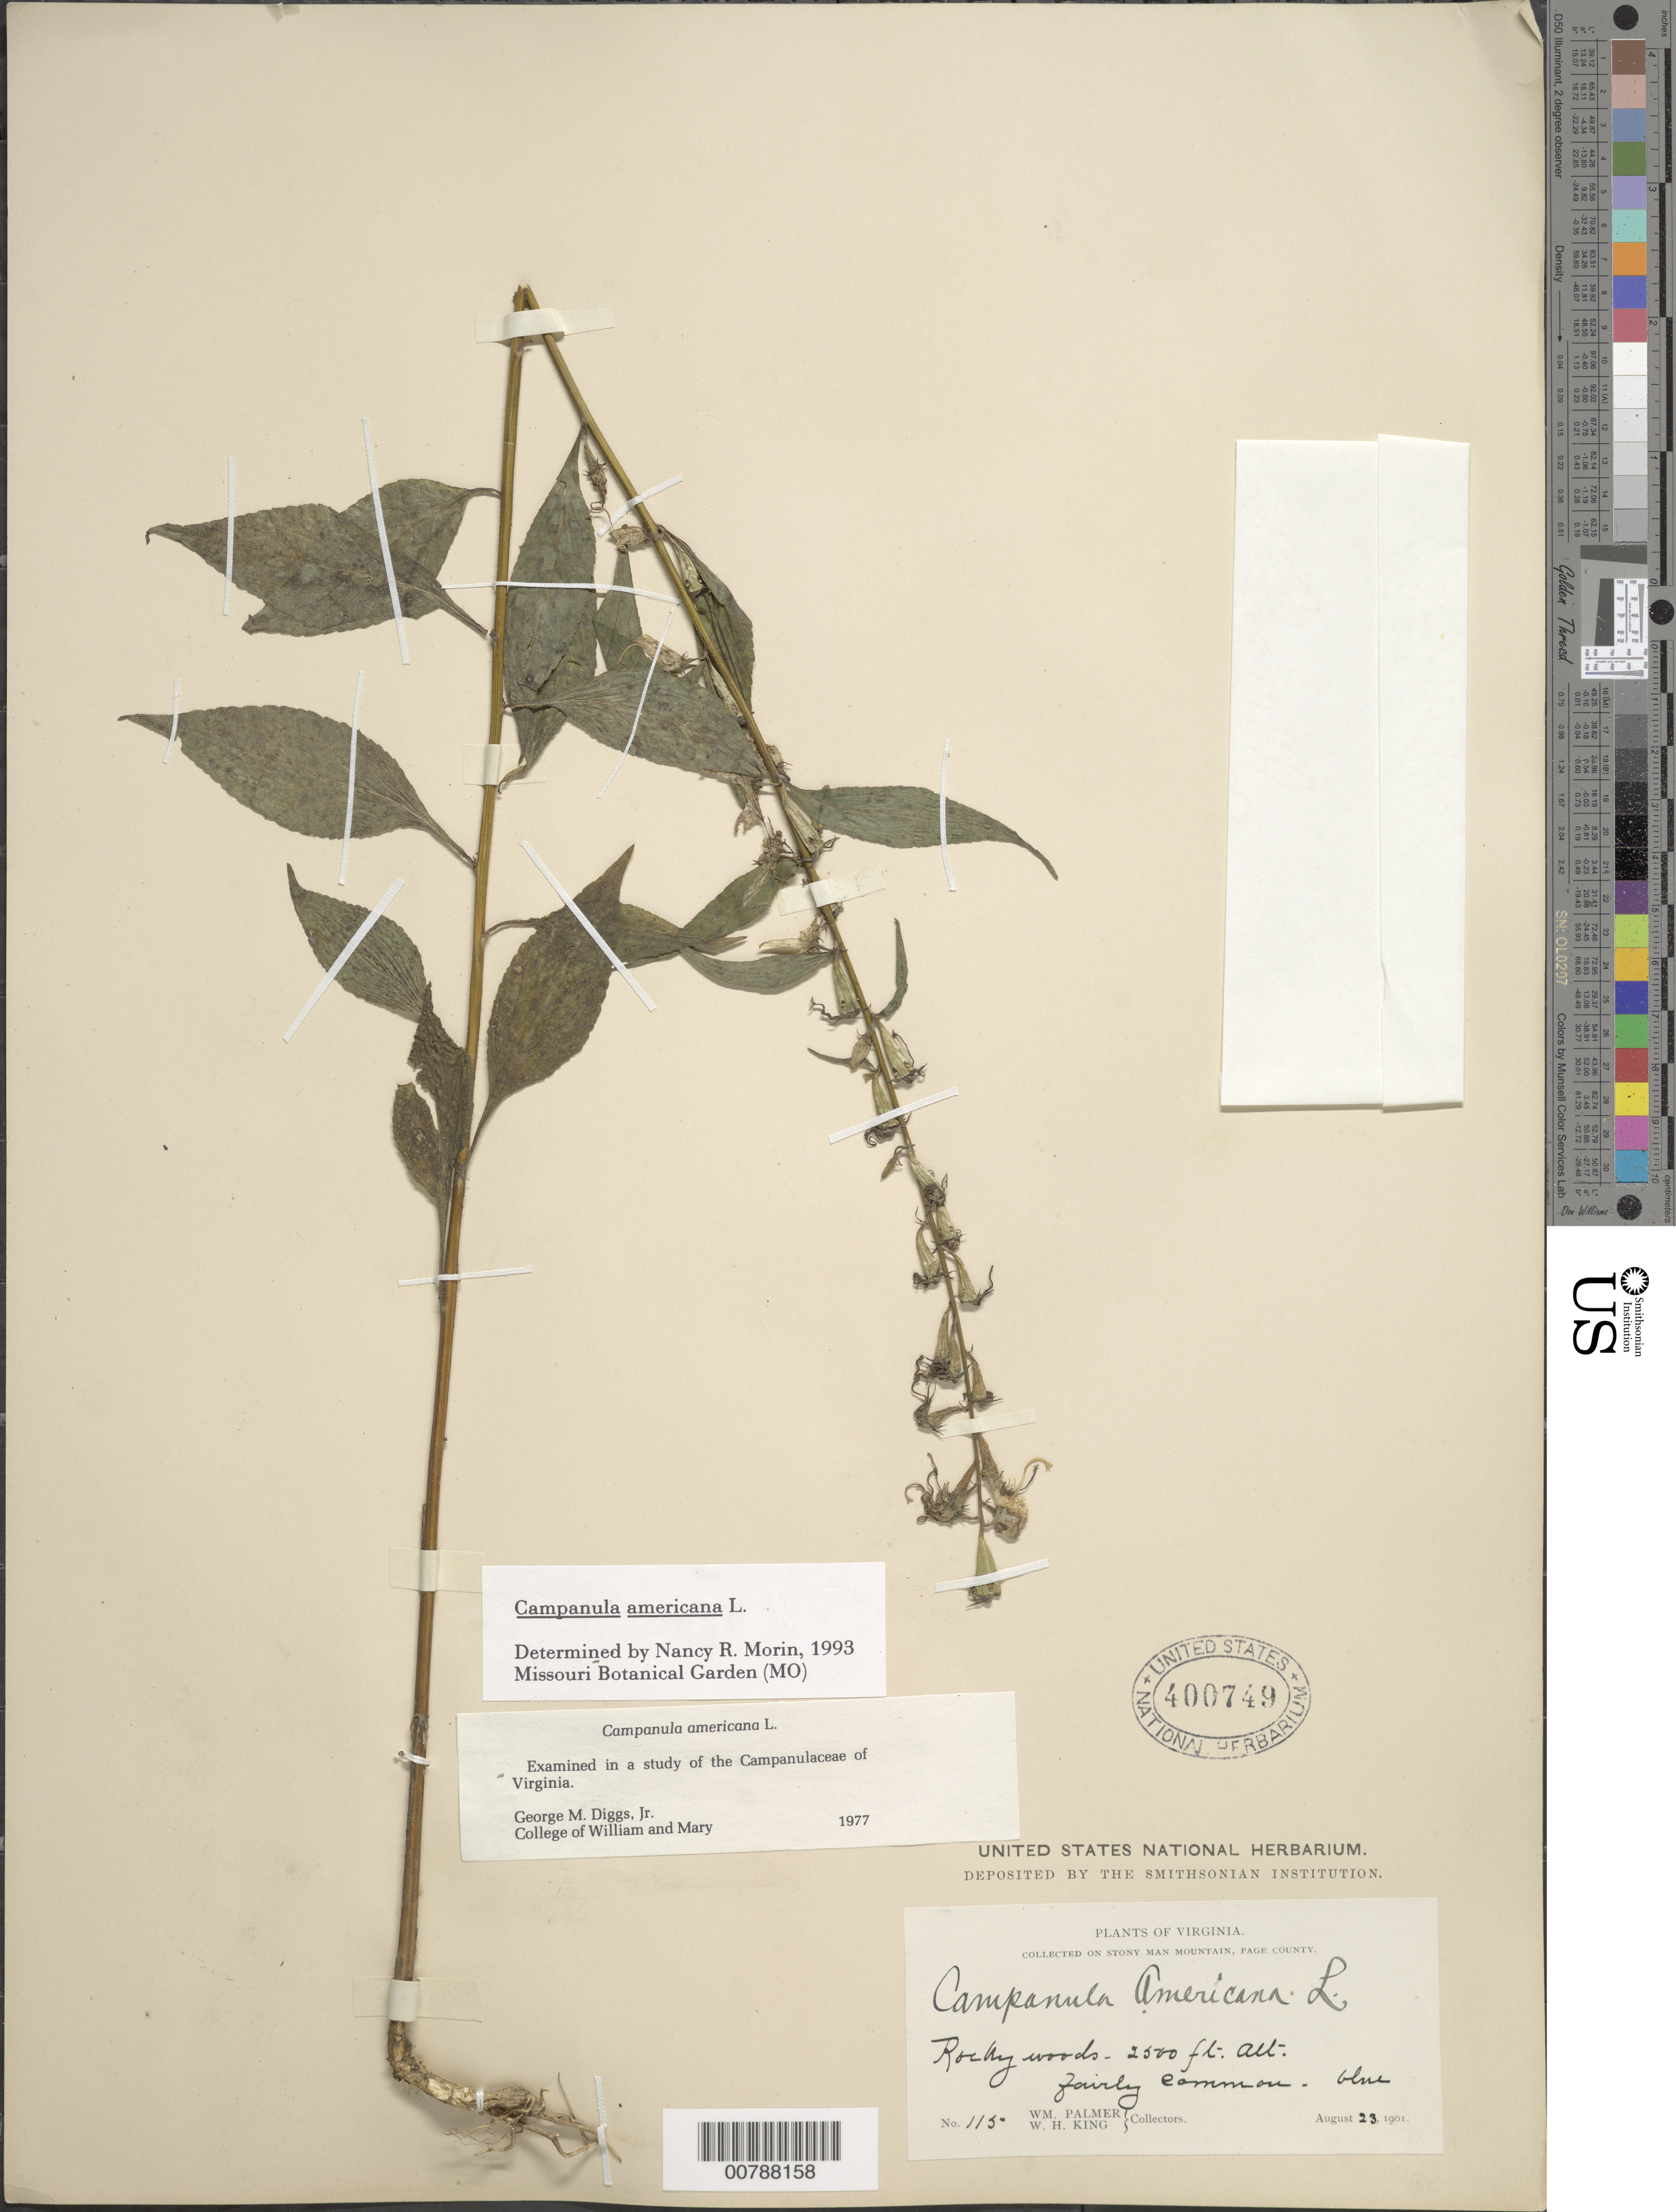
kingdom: Plantae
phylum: Tracheophyta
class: Magnoliopsida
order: Asterales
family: Campanulaceae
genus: Campanula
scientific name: Campanula americana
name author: L.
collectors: W. L. Palmer & W. H. King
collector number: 115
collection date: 1901-08-23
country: United States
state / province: Virginia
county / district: Page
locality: Stony Man Mountain.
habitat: Rocky woods.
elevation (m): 762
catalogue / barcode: US 400749